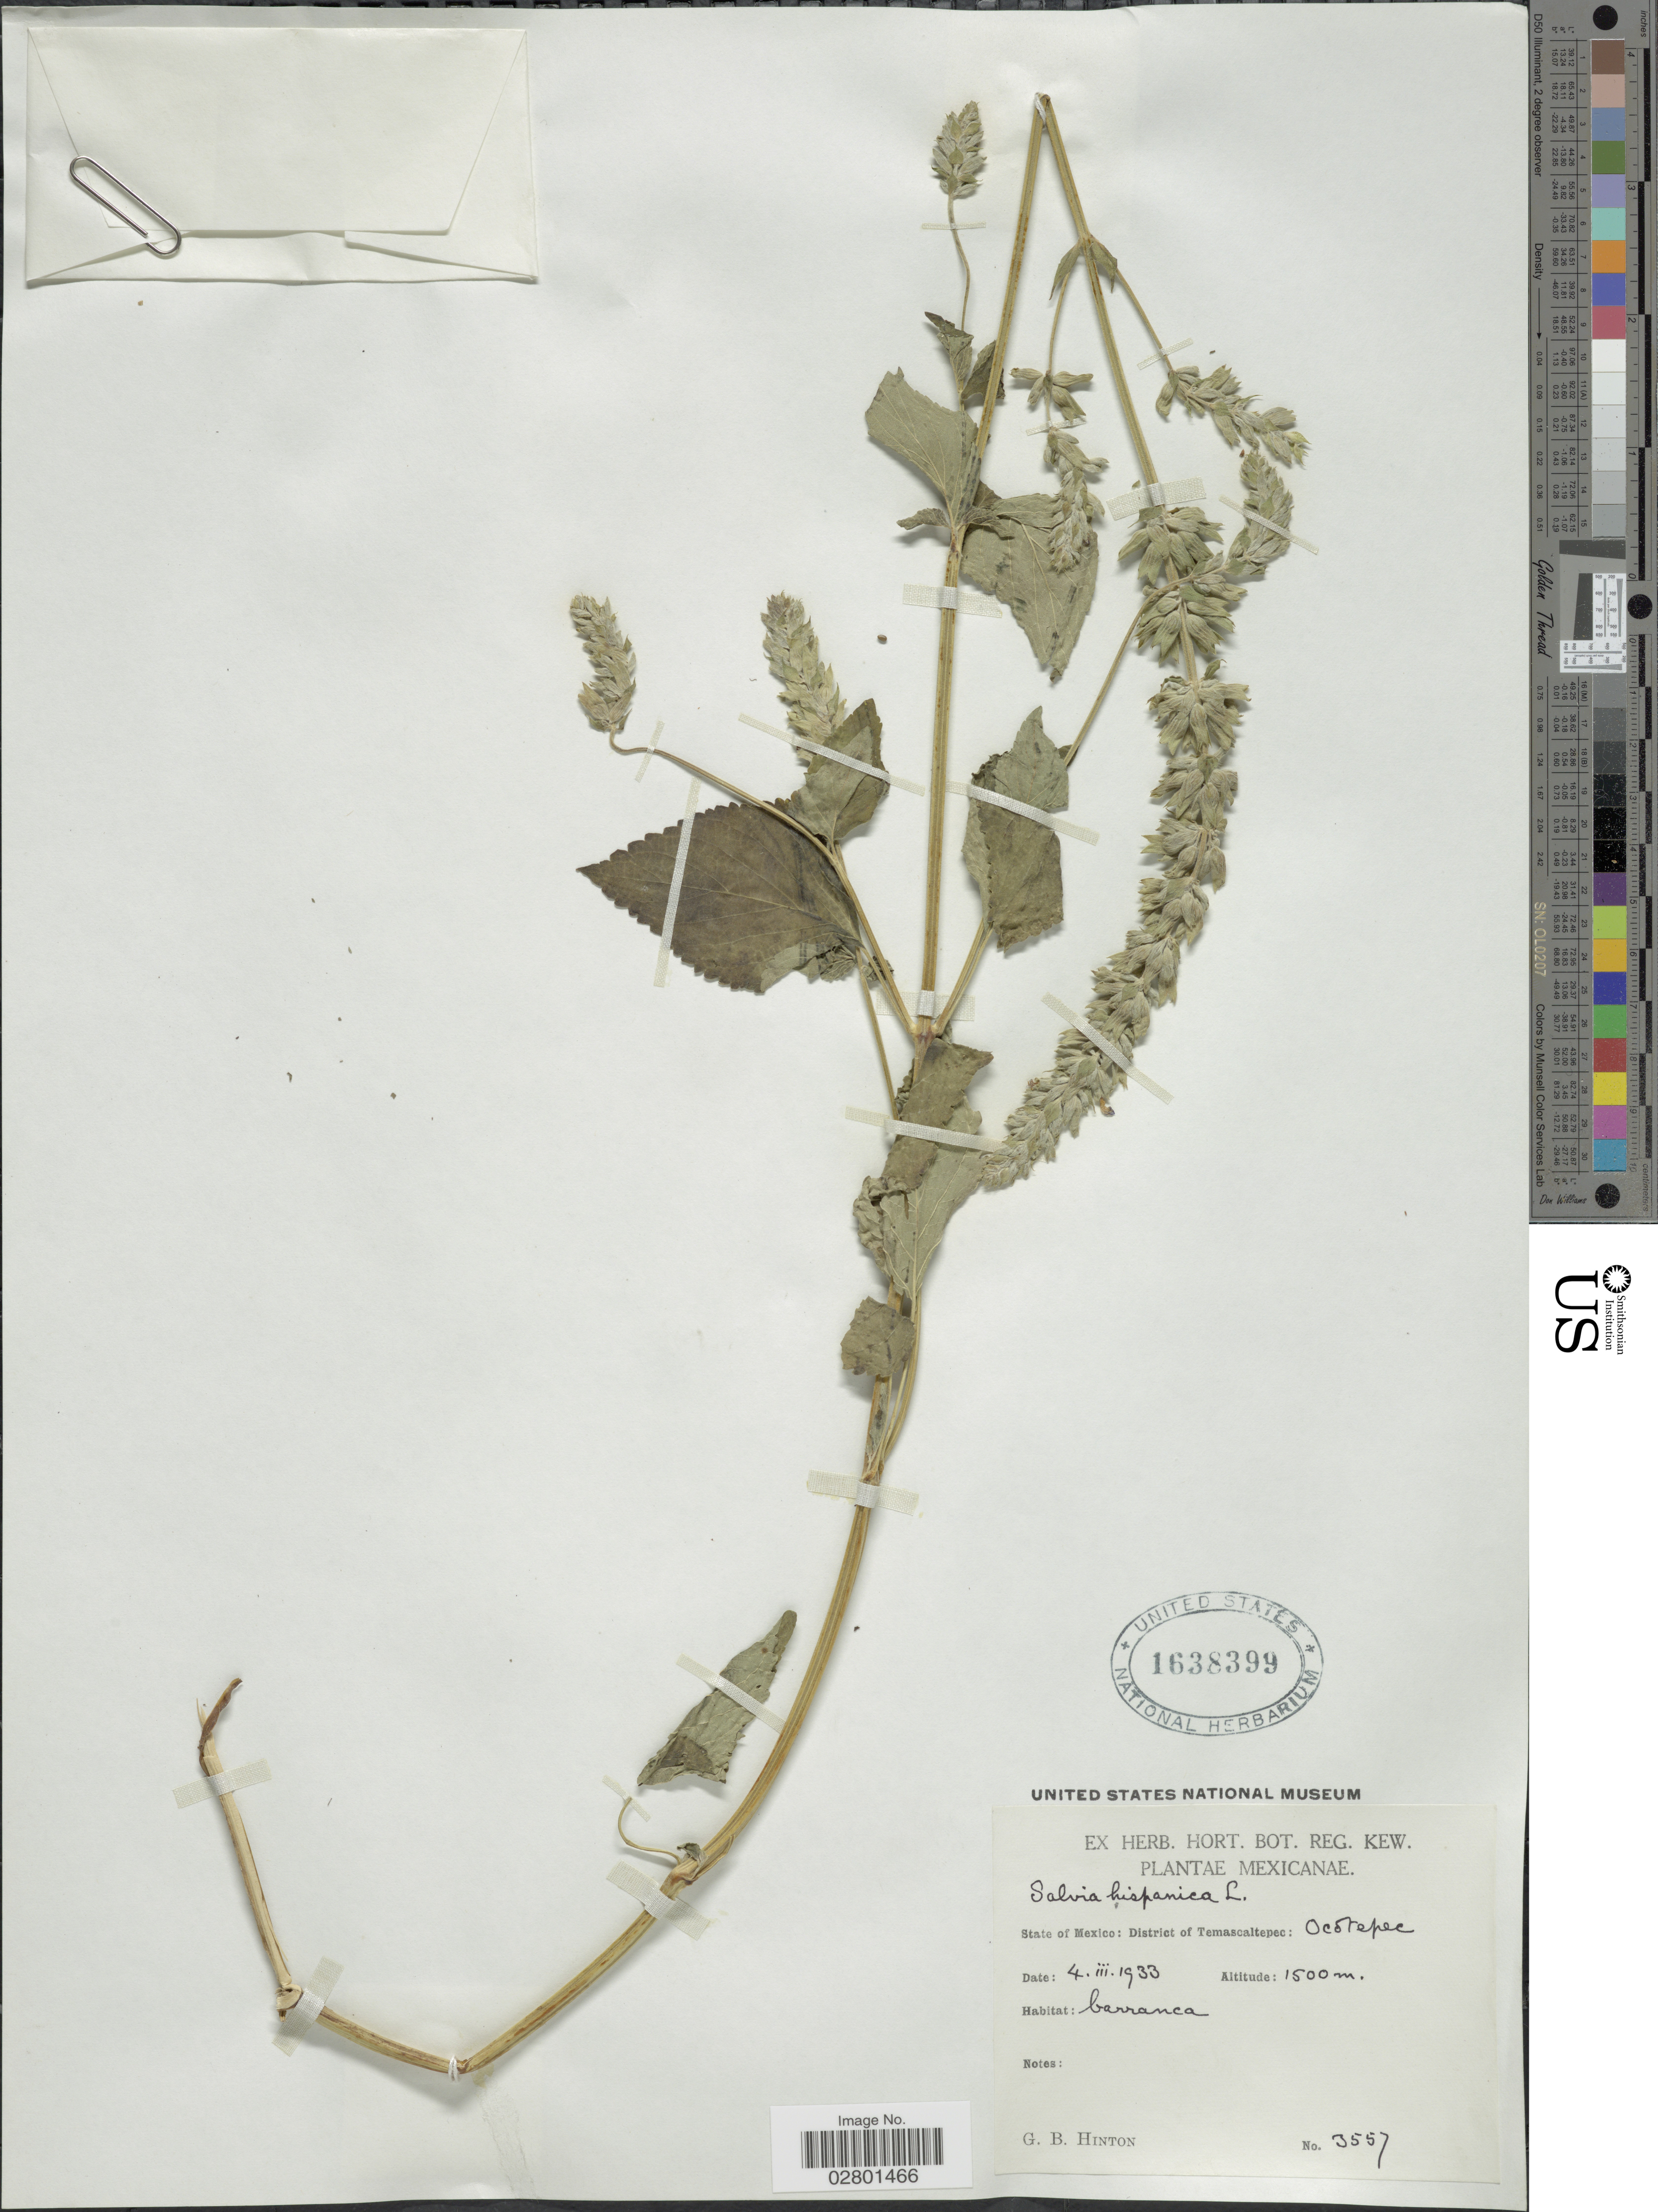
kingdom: Plantae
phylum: Tracheophyta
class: Magnoliopsida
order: Lamiales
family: Lamiaceae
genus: Salvia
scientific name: Salvia hispanica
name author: L.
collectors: G. B. Hinton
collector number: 3557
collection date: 1933-03-04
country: Mexico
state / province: México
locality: District of Temascaltepec, Ocotepec.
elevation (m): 1500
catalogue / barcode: US 1638399